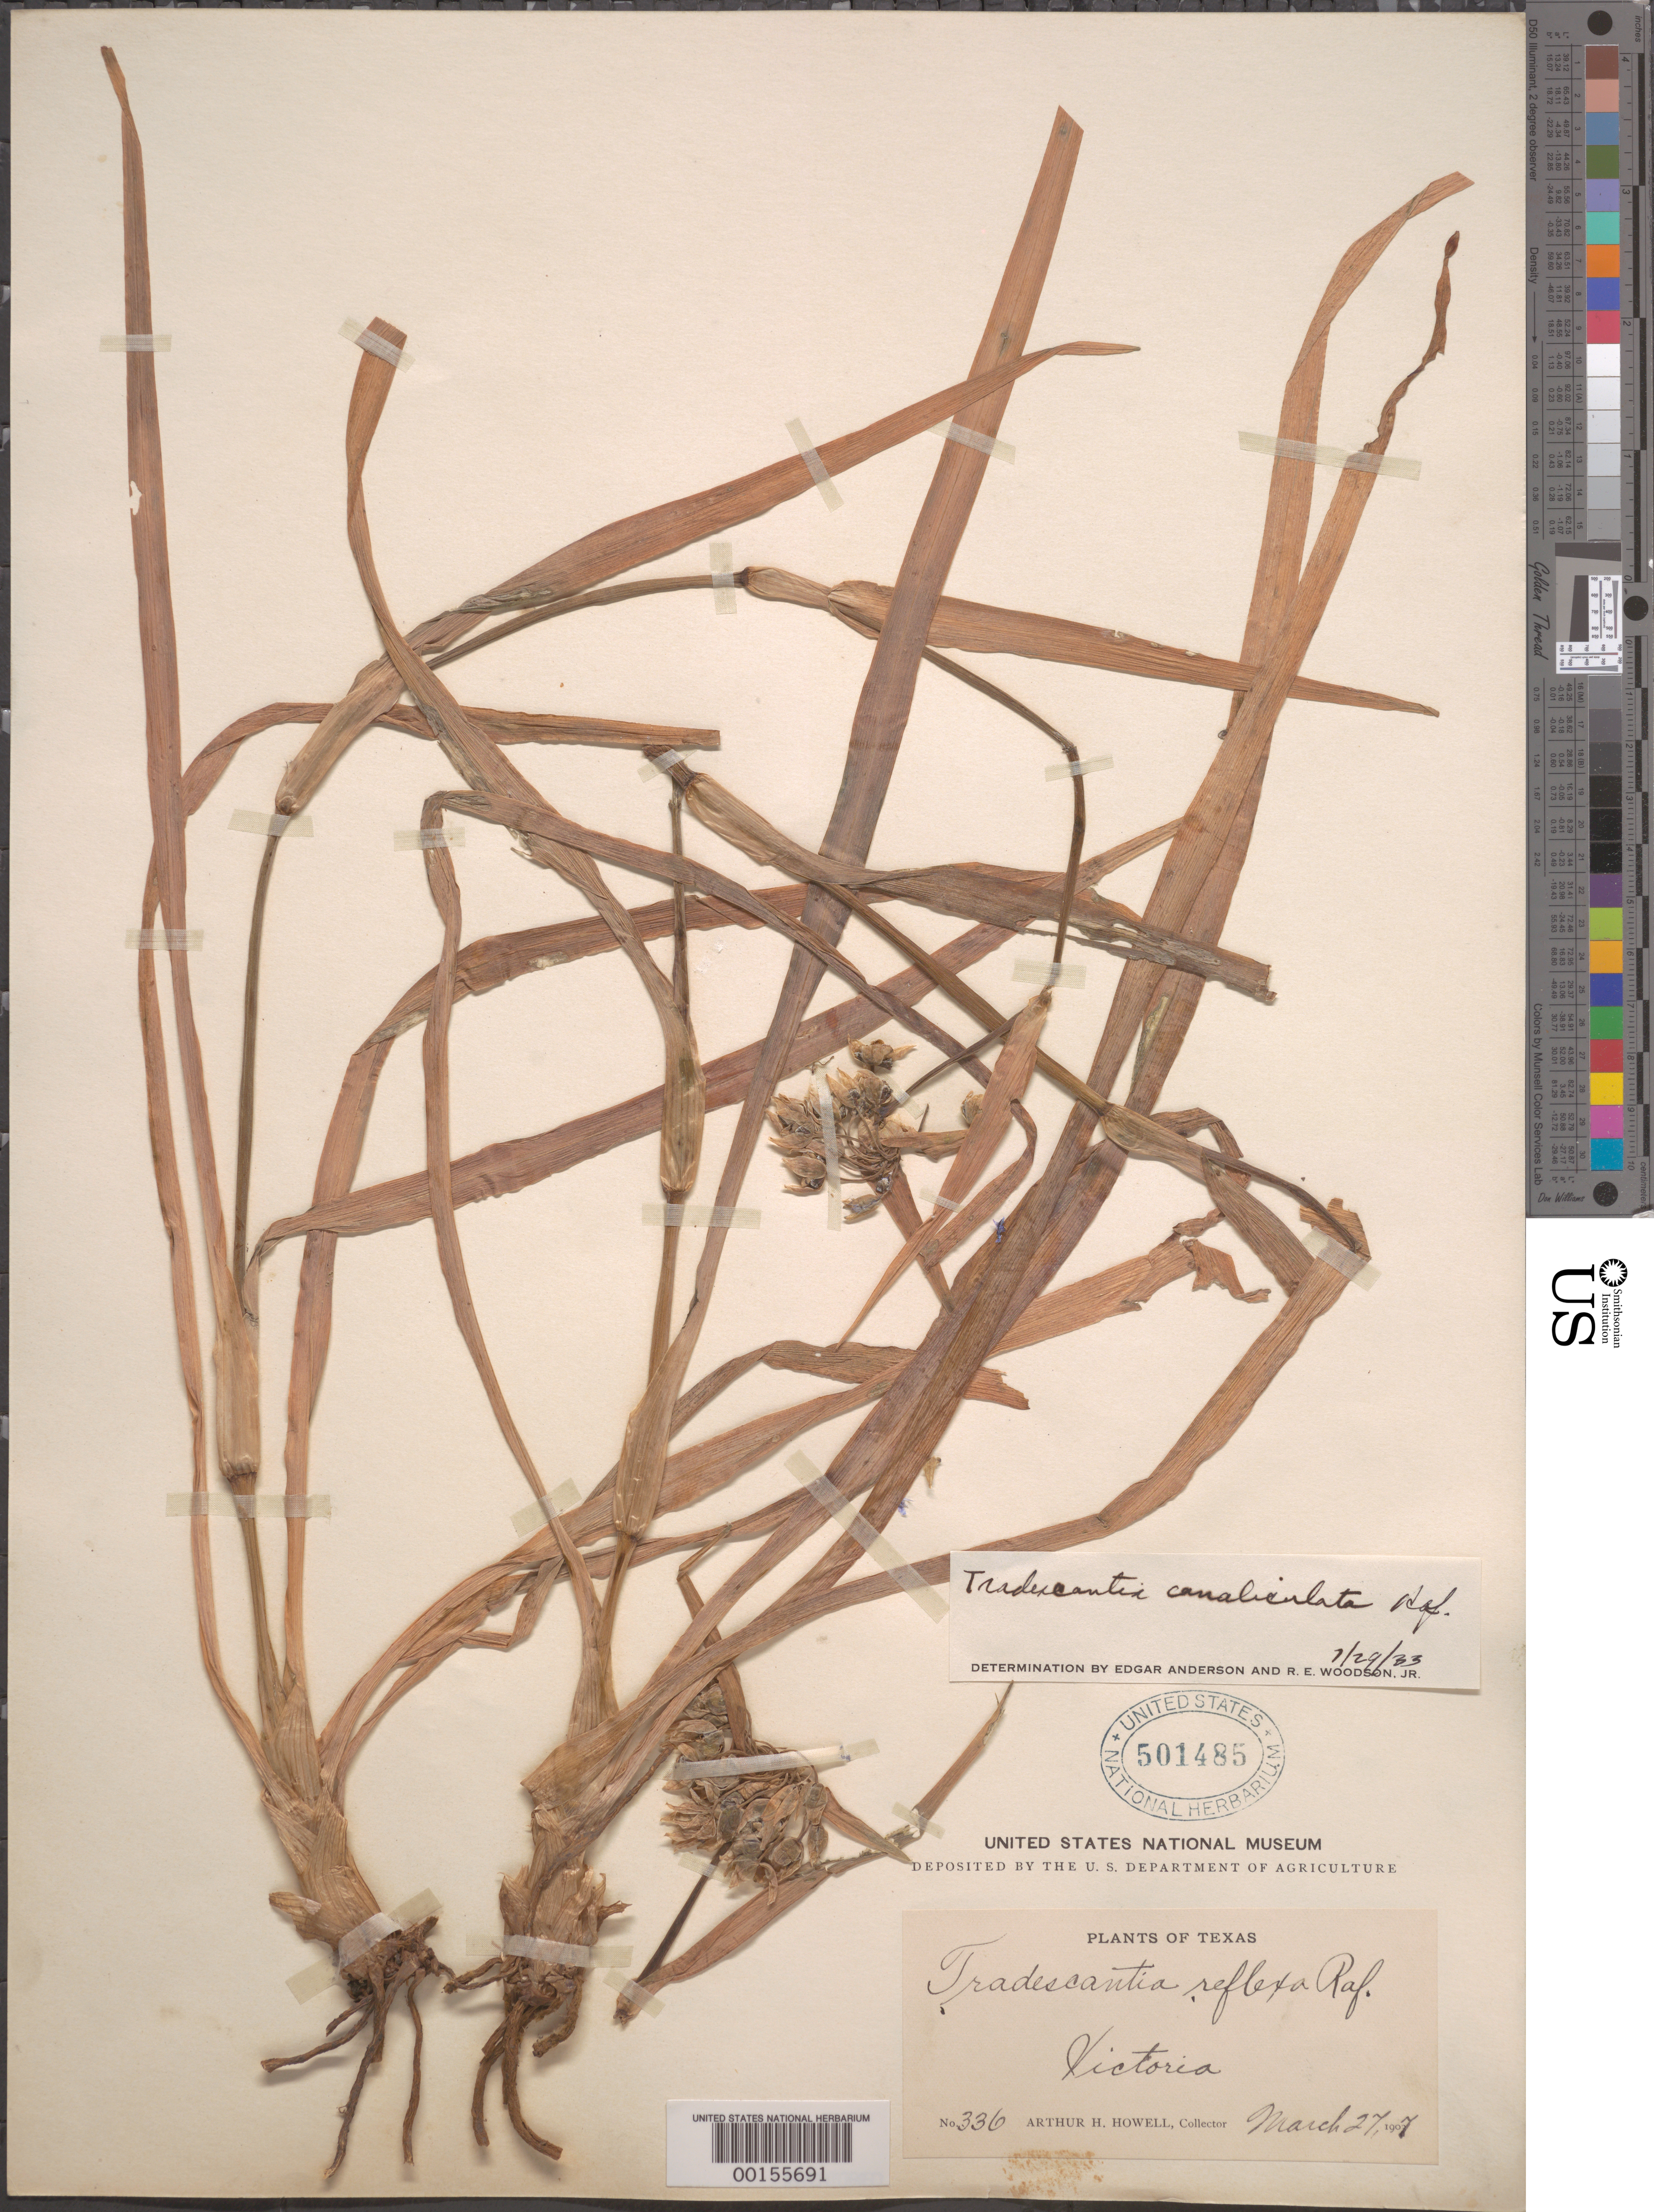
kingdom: Plantae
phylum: Tracheophyta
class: Liliopsida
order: Commelinales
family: Commelinaceae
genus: Tradescantia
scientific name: Tradescantia ohiensis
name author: Raf.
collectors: A. H. Howell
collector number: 336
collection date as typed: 27 Mar 1907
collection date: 1907-03-27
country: United States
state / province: Texas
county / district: Victoria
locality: Victoria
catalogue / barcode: US 501485